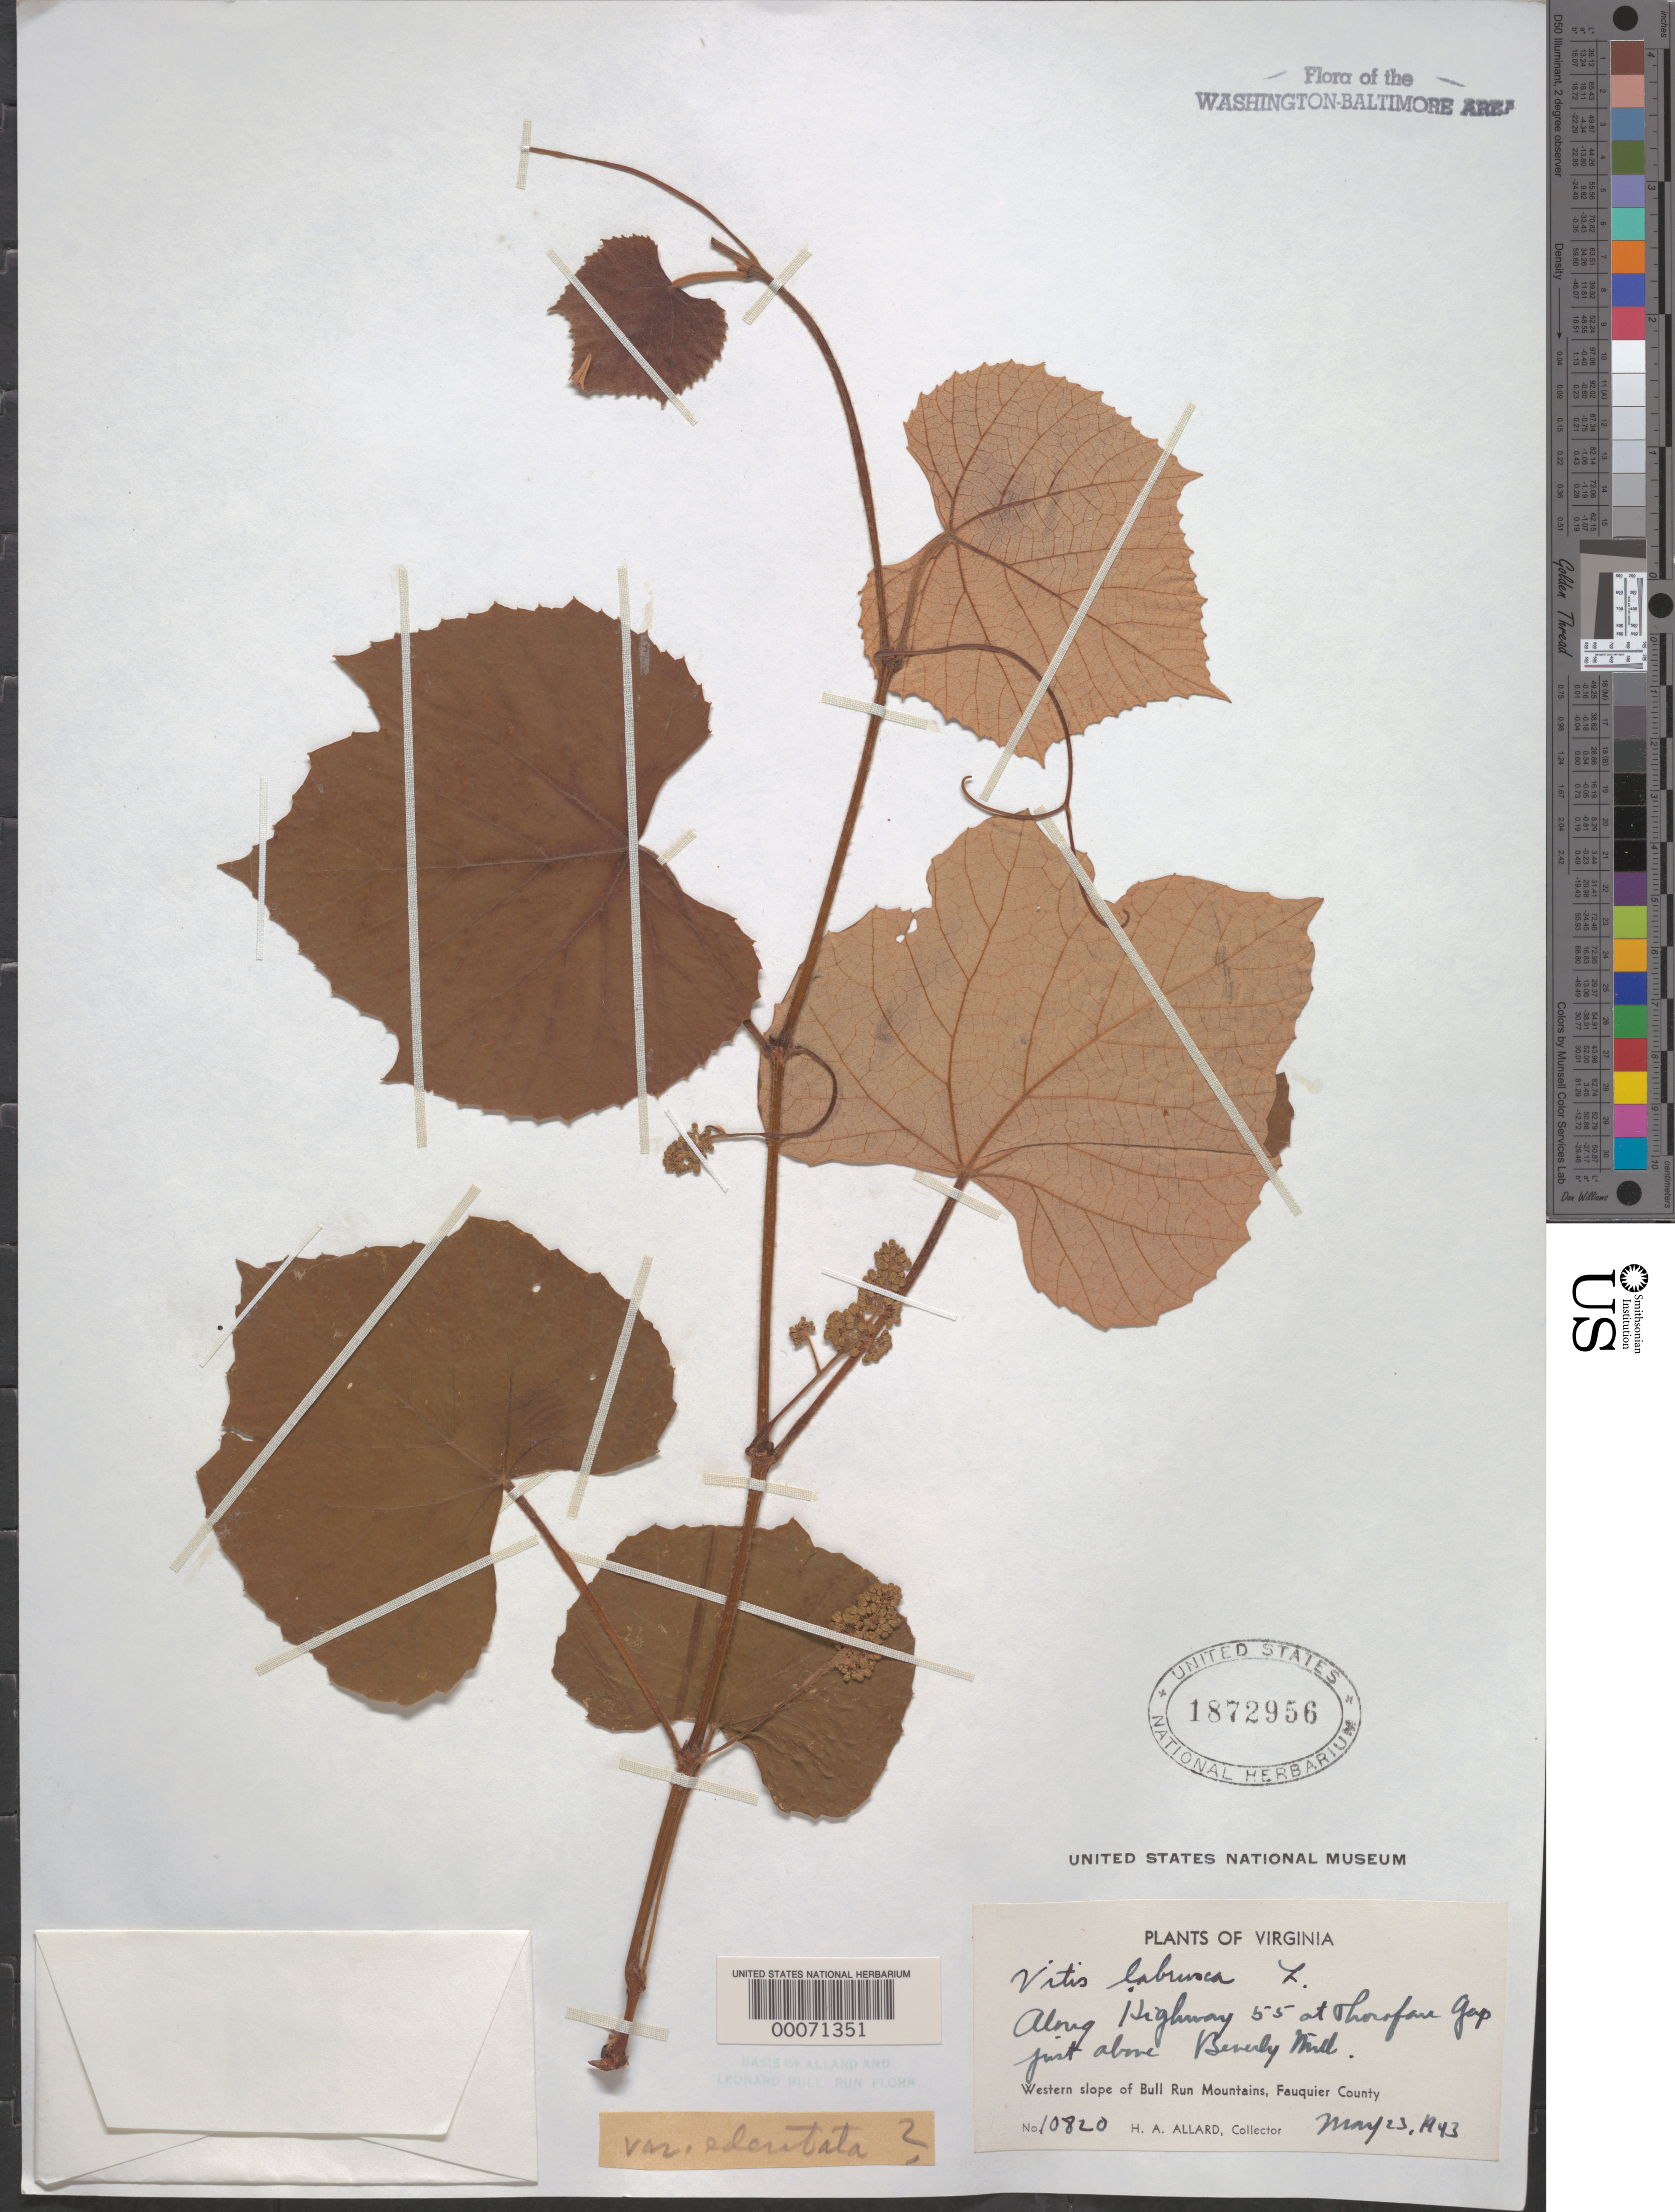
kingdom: Plantae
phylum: Tracheophyta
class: Magnoliopsida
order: Vitales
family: Vitaceae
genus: Vitis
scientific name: Vitis labrusca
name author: L.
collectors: H. A. Allard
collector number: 10820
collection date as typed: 23 May 1943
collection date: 1943-05-23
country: United States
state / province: Virginia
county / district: Fauquier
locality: Route 55, Thorofare Gap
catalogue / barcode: US 1872956